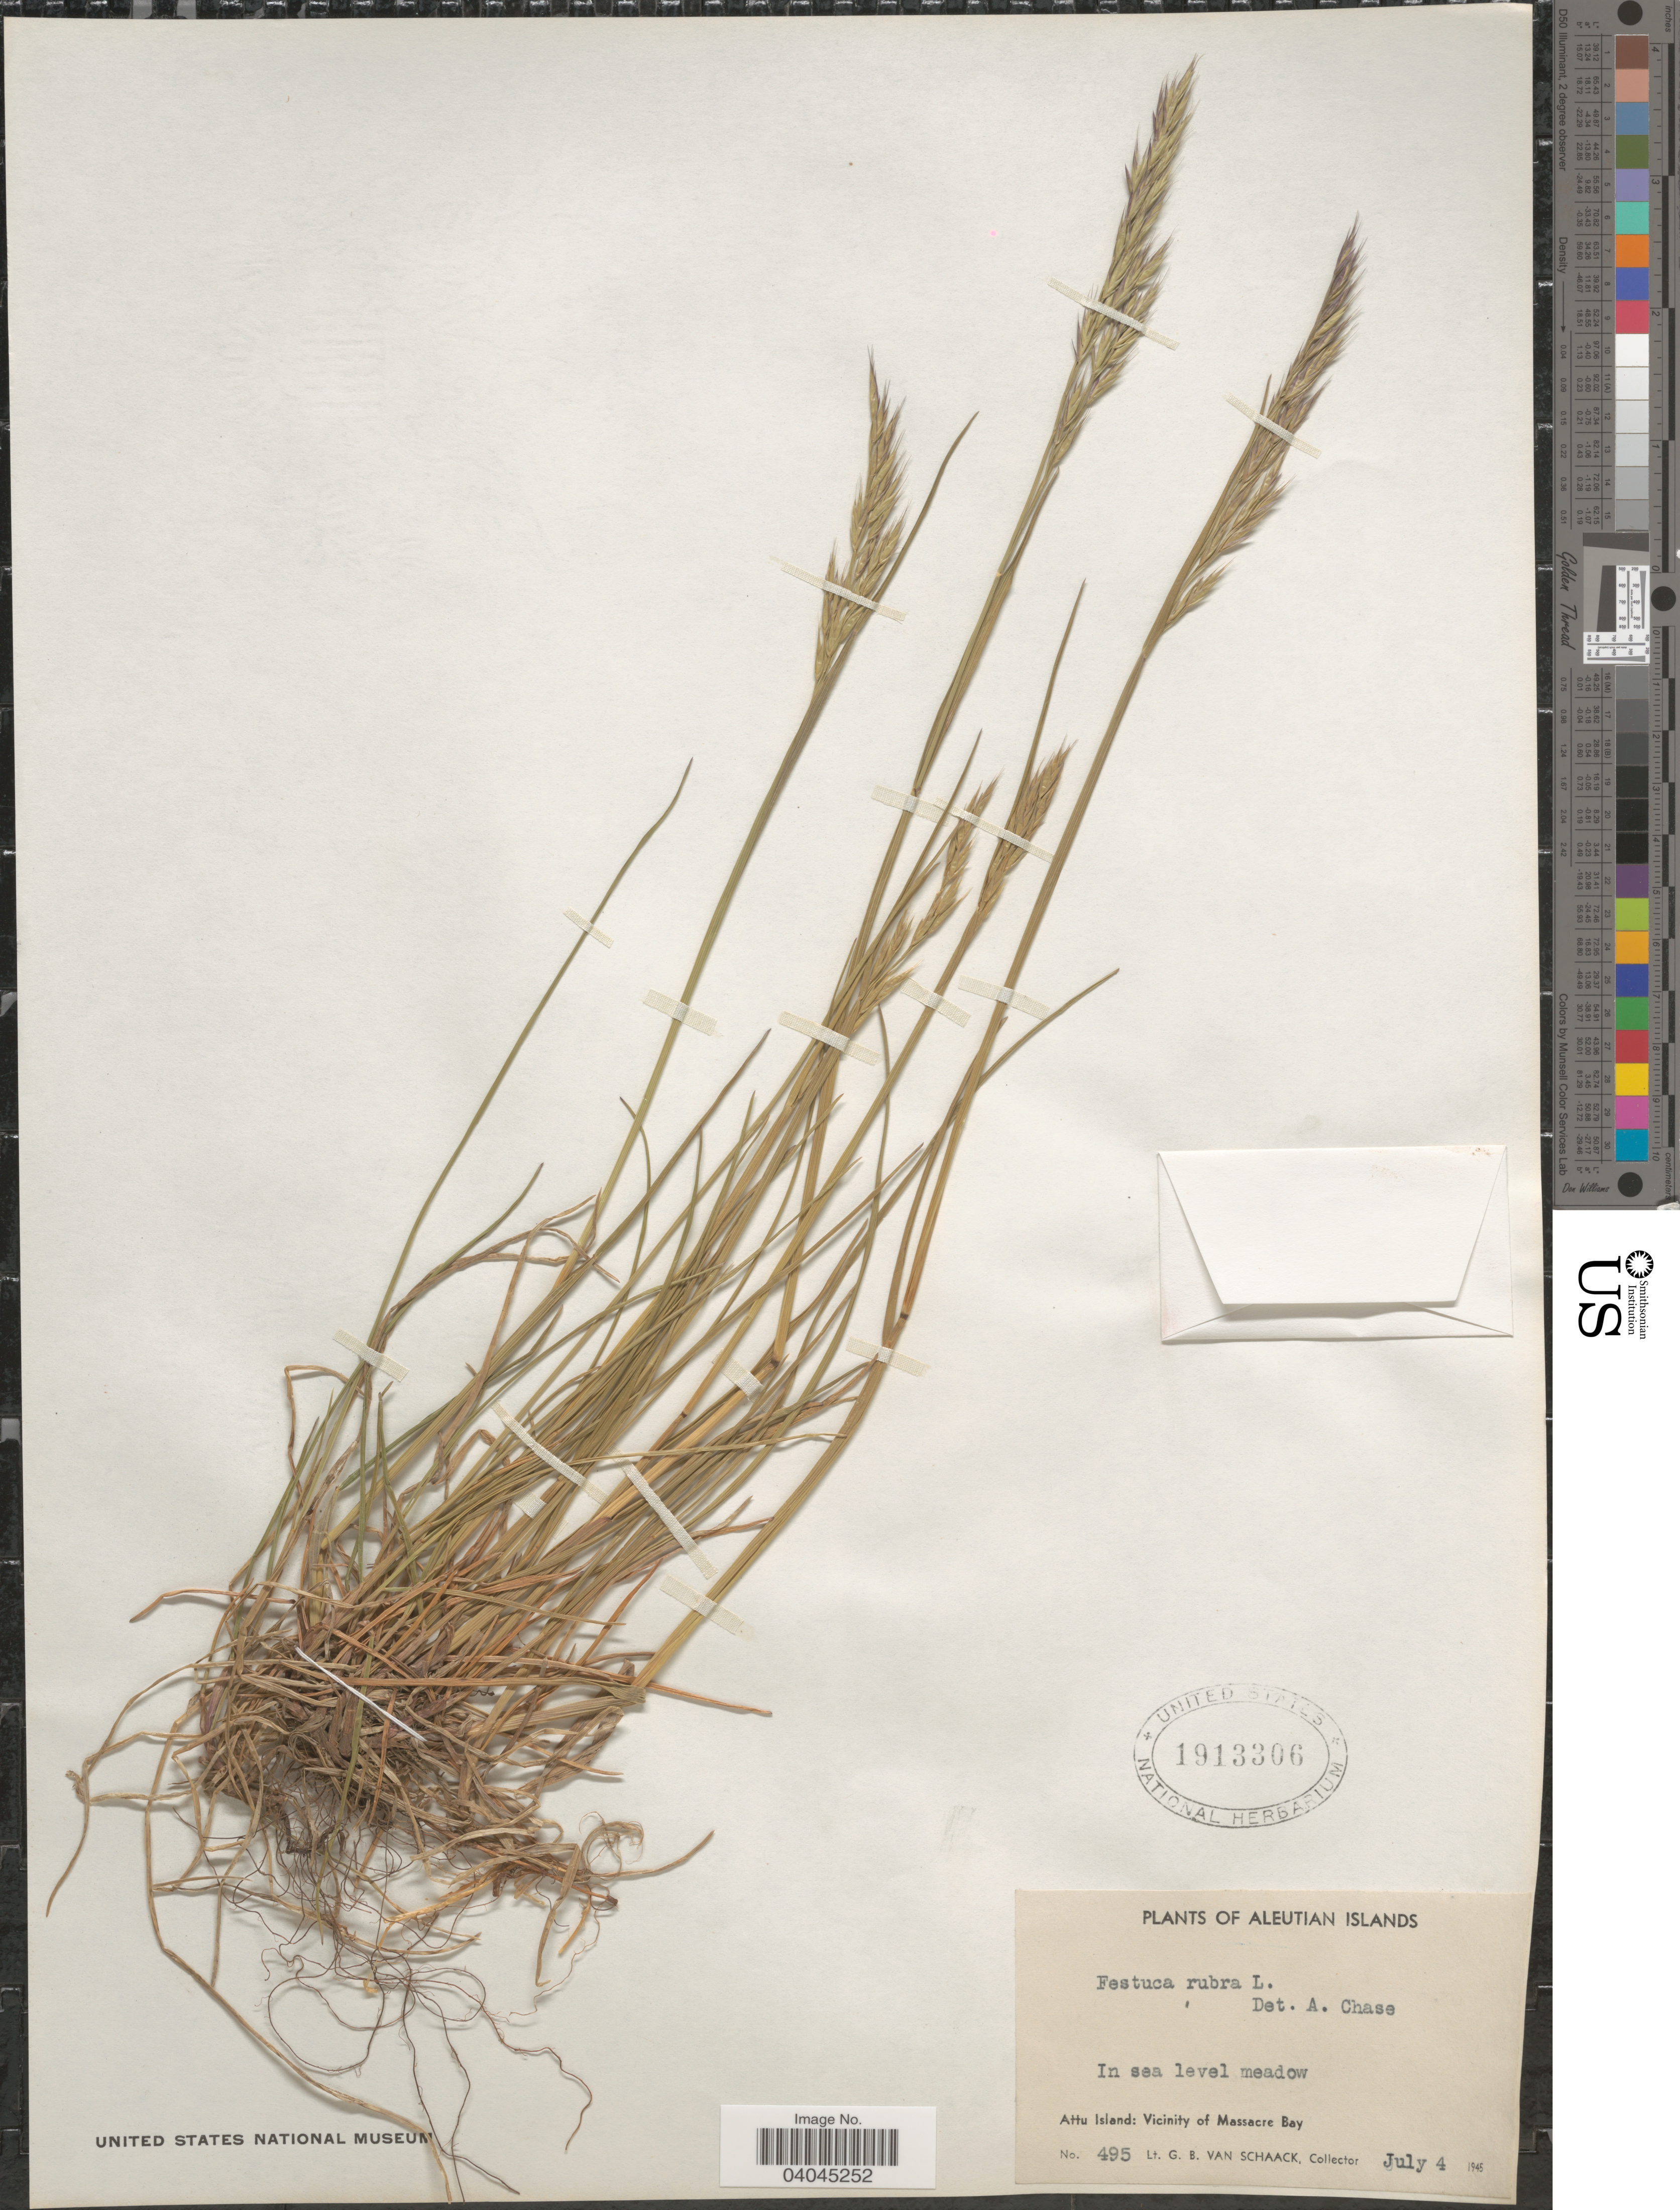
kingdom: Plantae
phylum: Tracheophyta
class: Liliopsida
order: Poales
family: Poaceae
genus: Festuca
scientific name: Festuca rubra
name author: L.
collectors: G. Van Schaack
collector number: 495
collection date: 1945-07-04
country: United States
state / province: Alaska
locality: Aleutian Islands. In sea level meadow. Attu Island: Vicinity of Massacre Bay.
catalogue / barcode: US 1913306